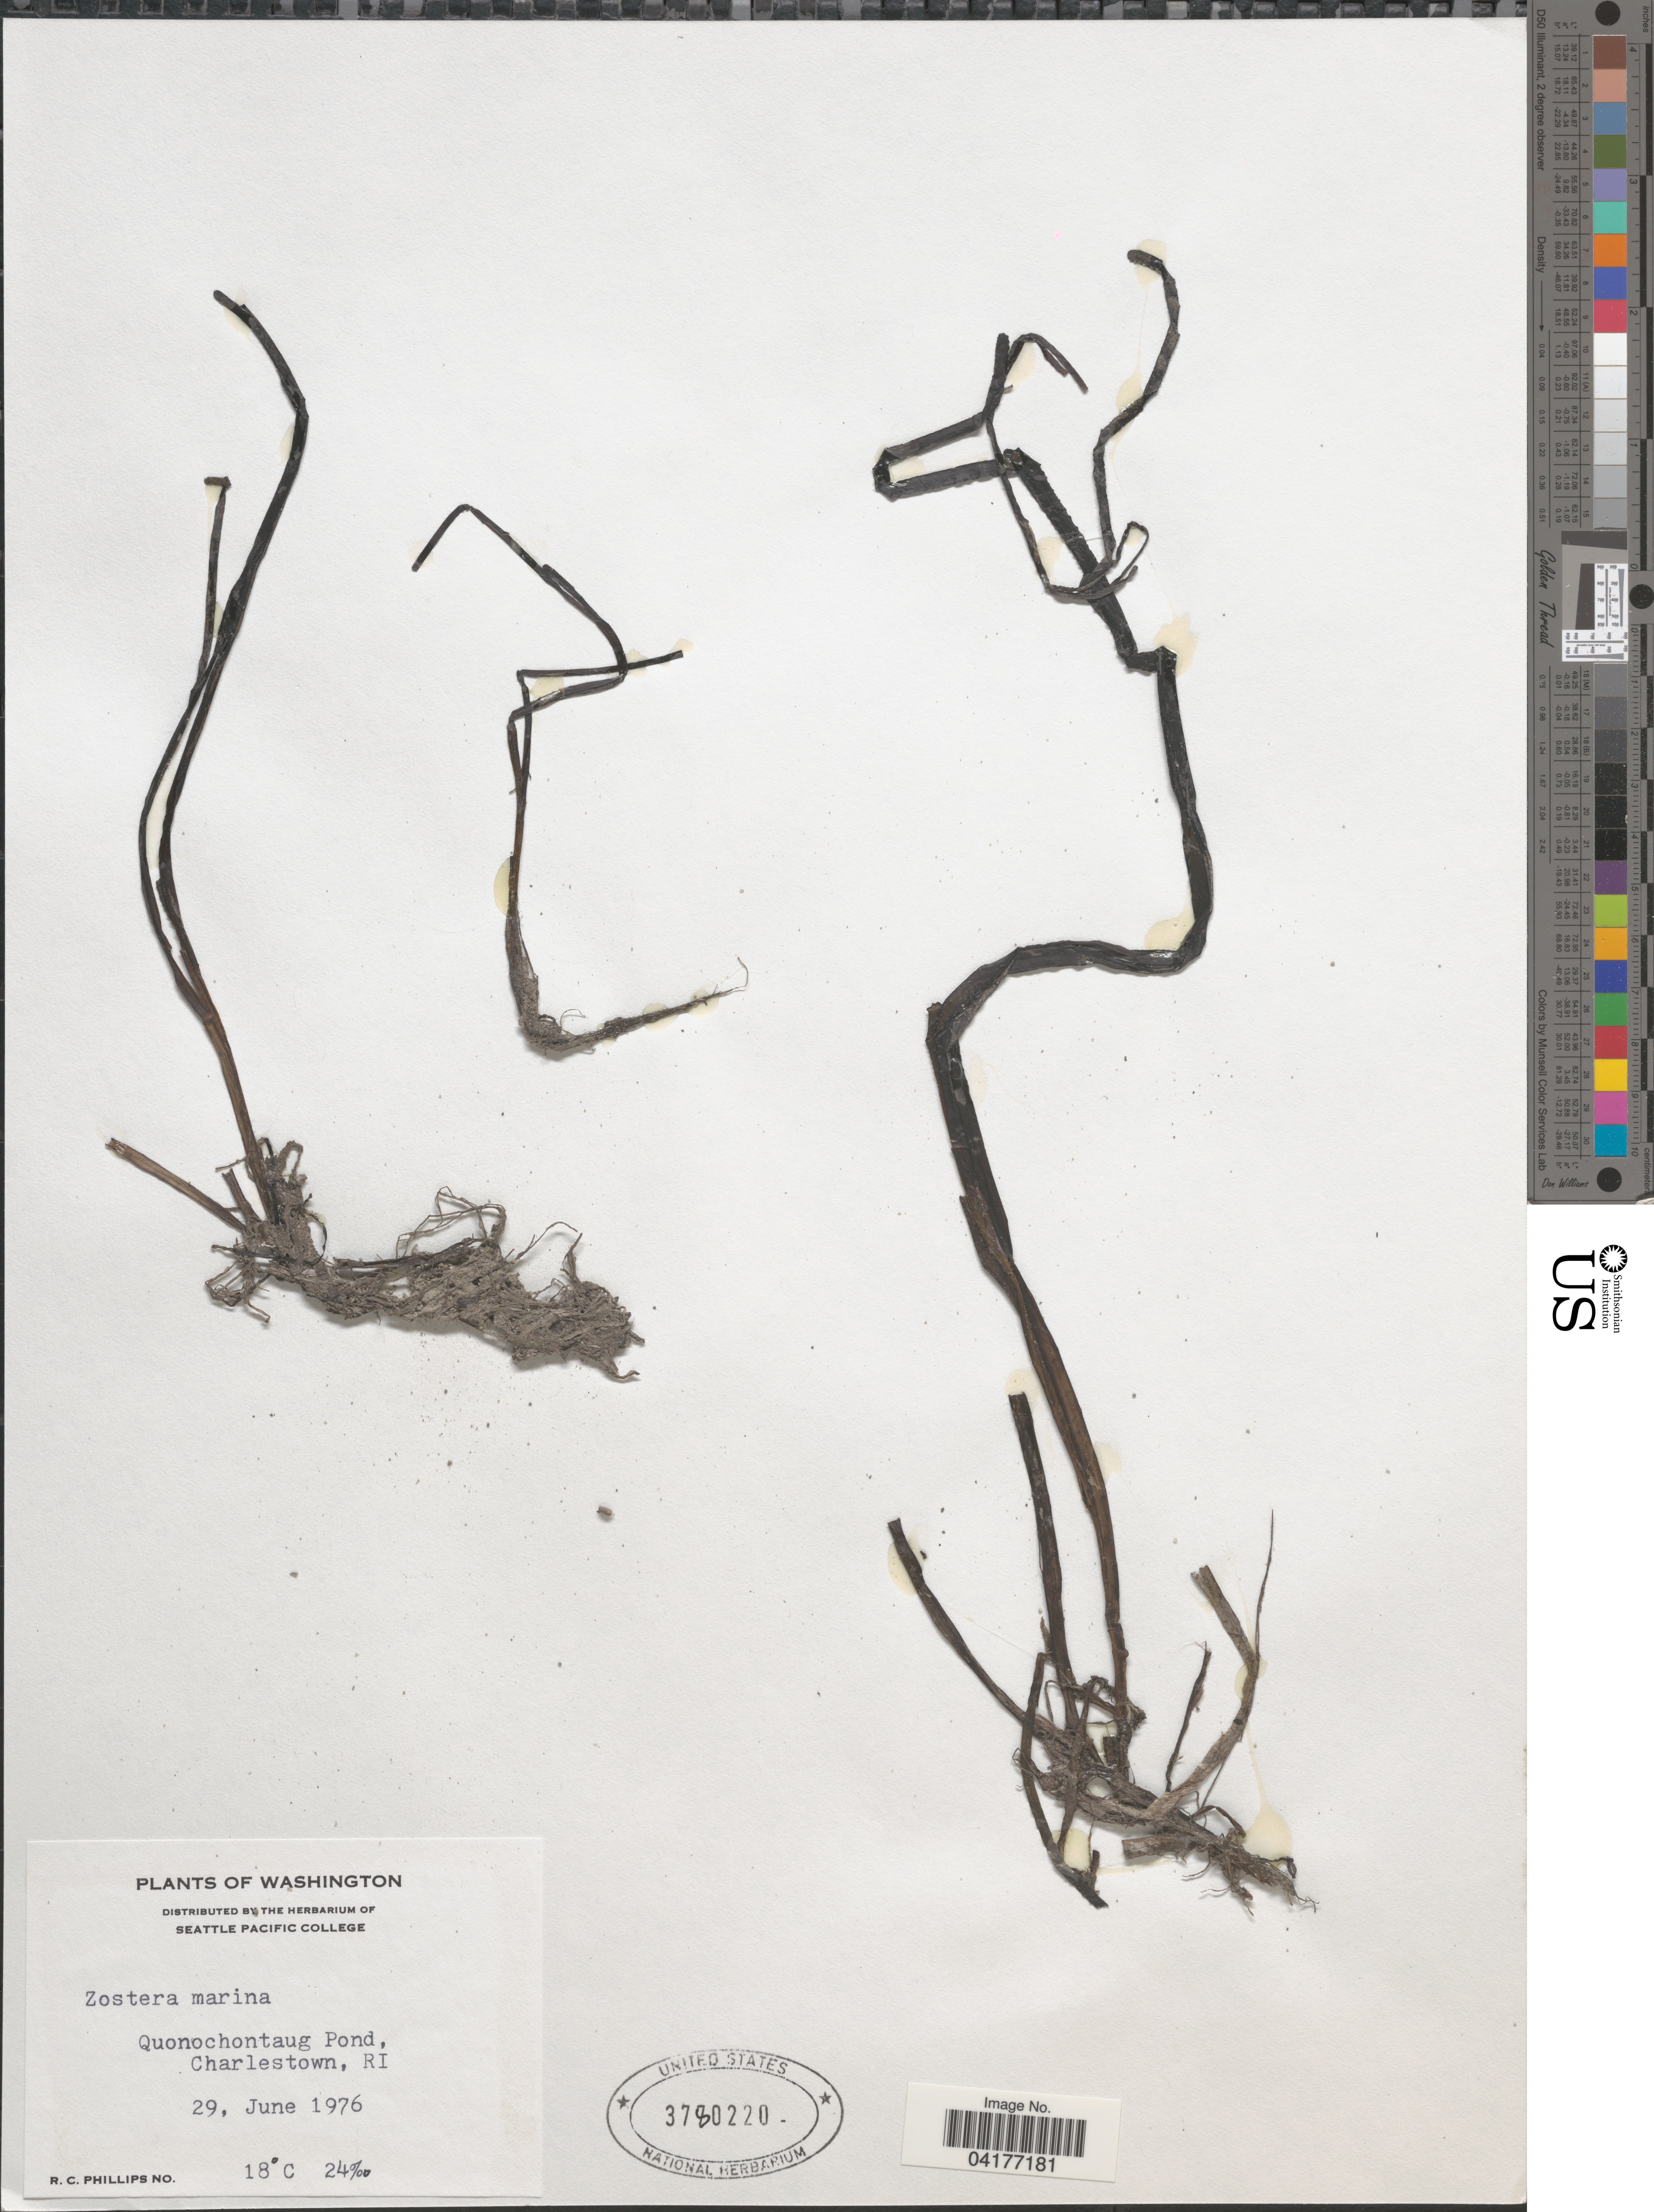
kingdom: Plantae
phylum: Tracheophyta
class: Liliopsida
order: Alismatales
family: Zosteraceae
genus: Zostera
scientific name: Zostera marina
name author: L.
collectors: R. C. Phillips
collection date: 1976-06-29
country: United States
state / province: Rhode Island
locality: Quonochontaug Pond, Charlestown.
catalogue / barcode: US 3780220